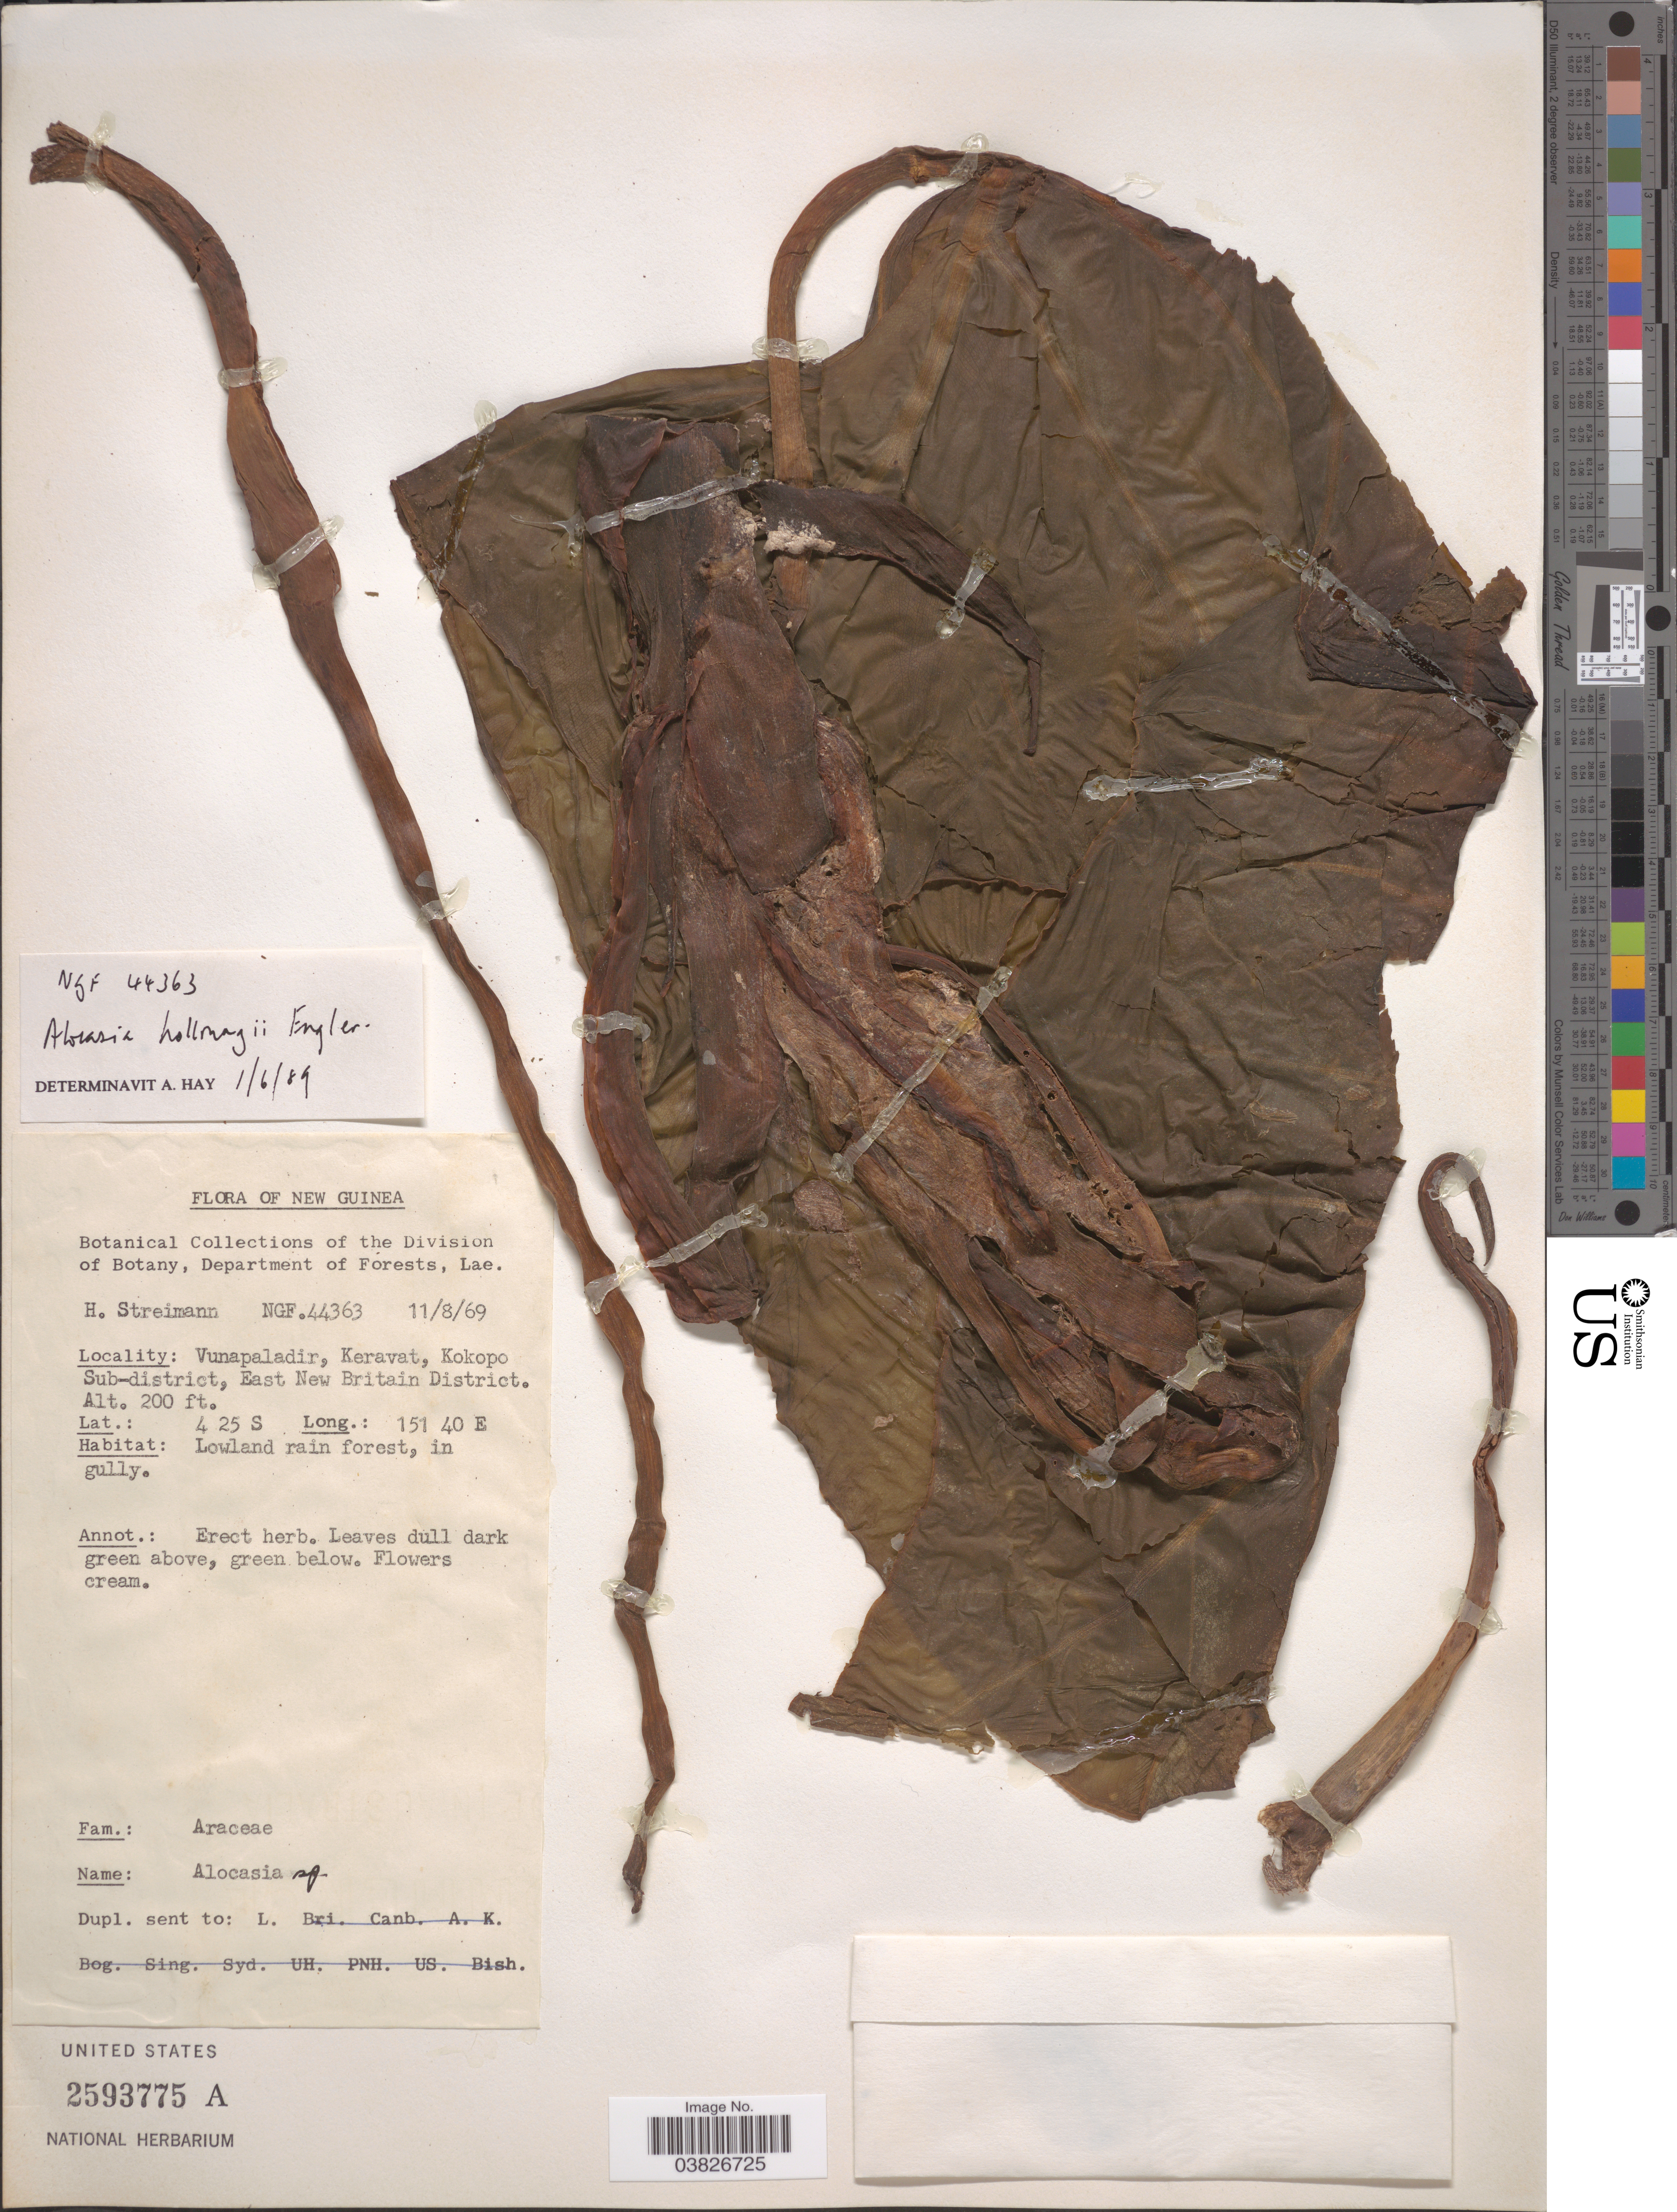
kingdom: Plantae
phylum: Tracheophyta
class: Liliopsida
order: Alismatales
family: Araceae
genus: Alocasia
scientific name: Alocasia hollrungii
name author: Endl.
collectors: H. Streimann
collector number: NGF 44363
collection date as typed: Transcribed d/m/y: 11/8/69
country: Papua New Guinea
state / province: East New Britain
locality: New Guinea. Wunapaladir, Keravat, Kokopo Sub-district, East New Britain District.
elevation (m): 61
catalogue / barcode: US 2593775A